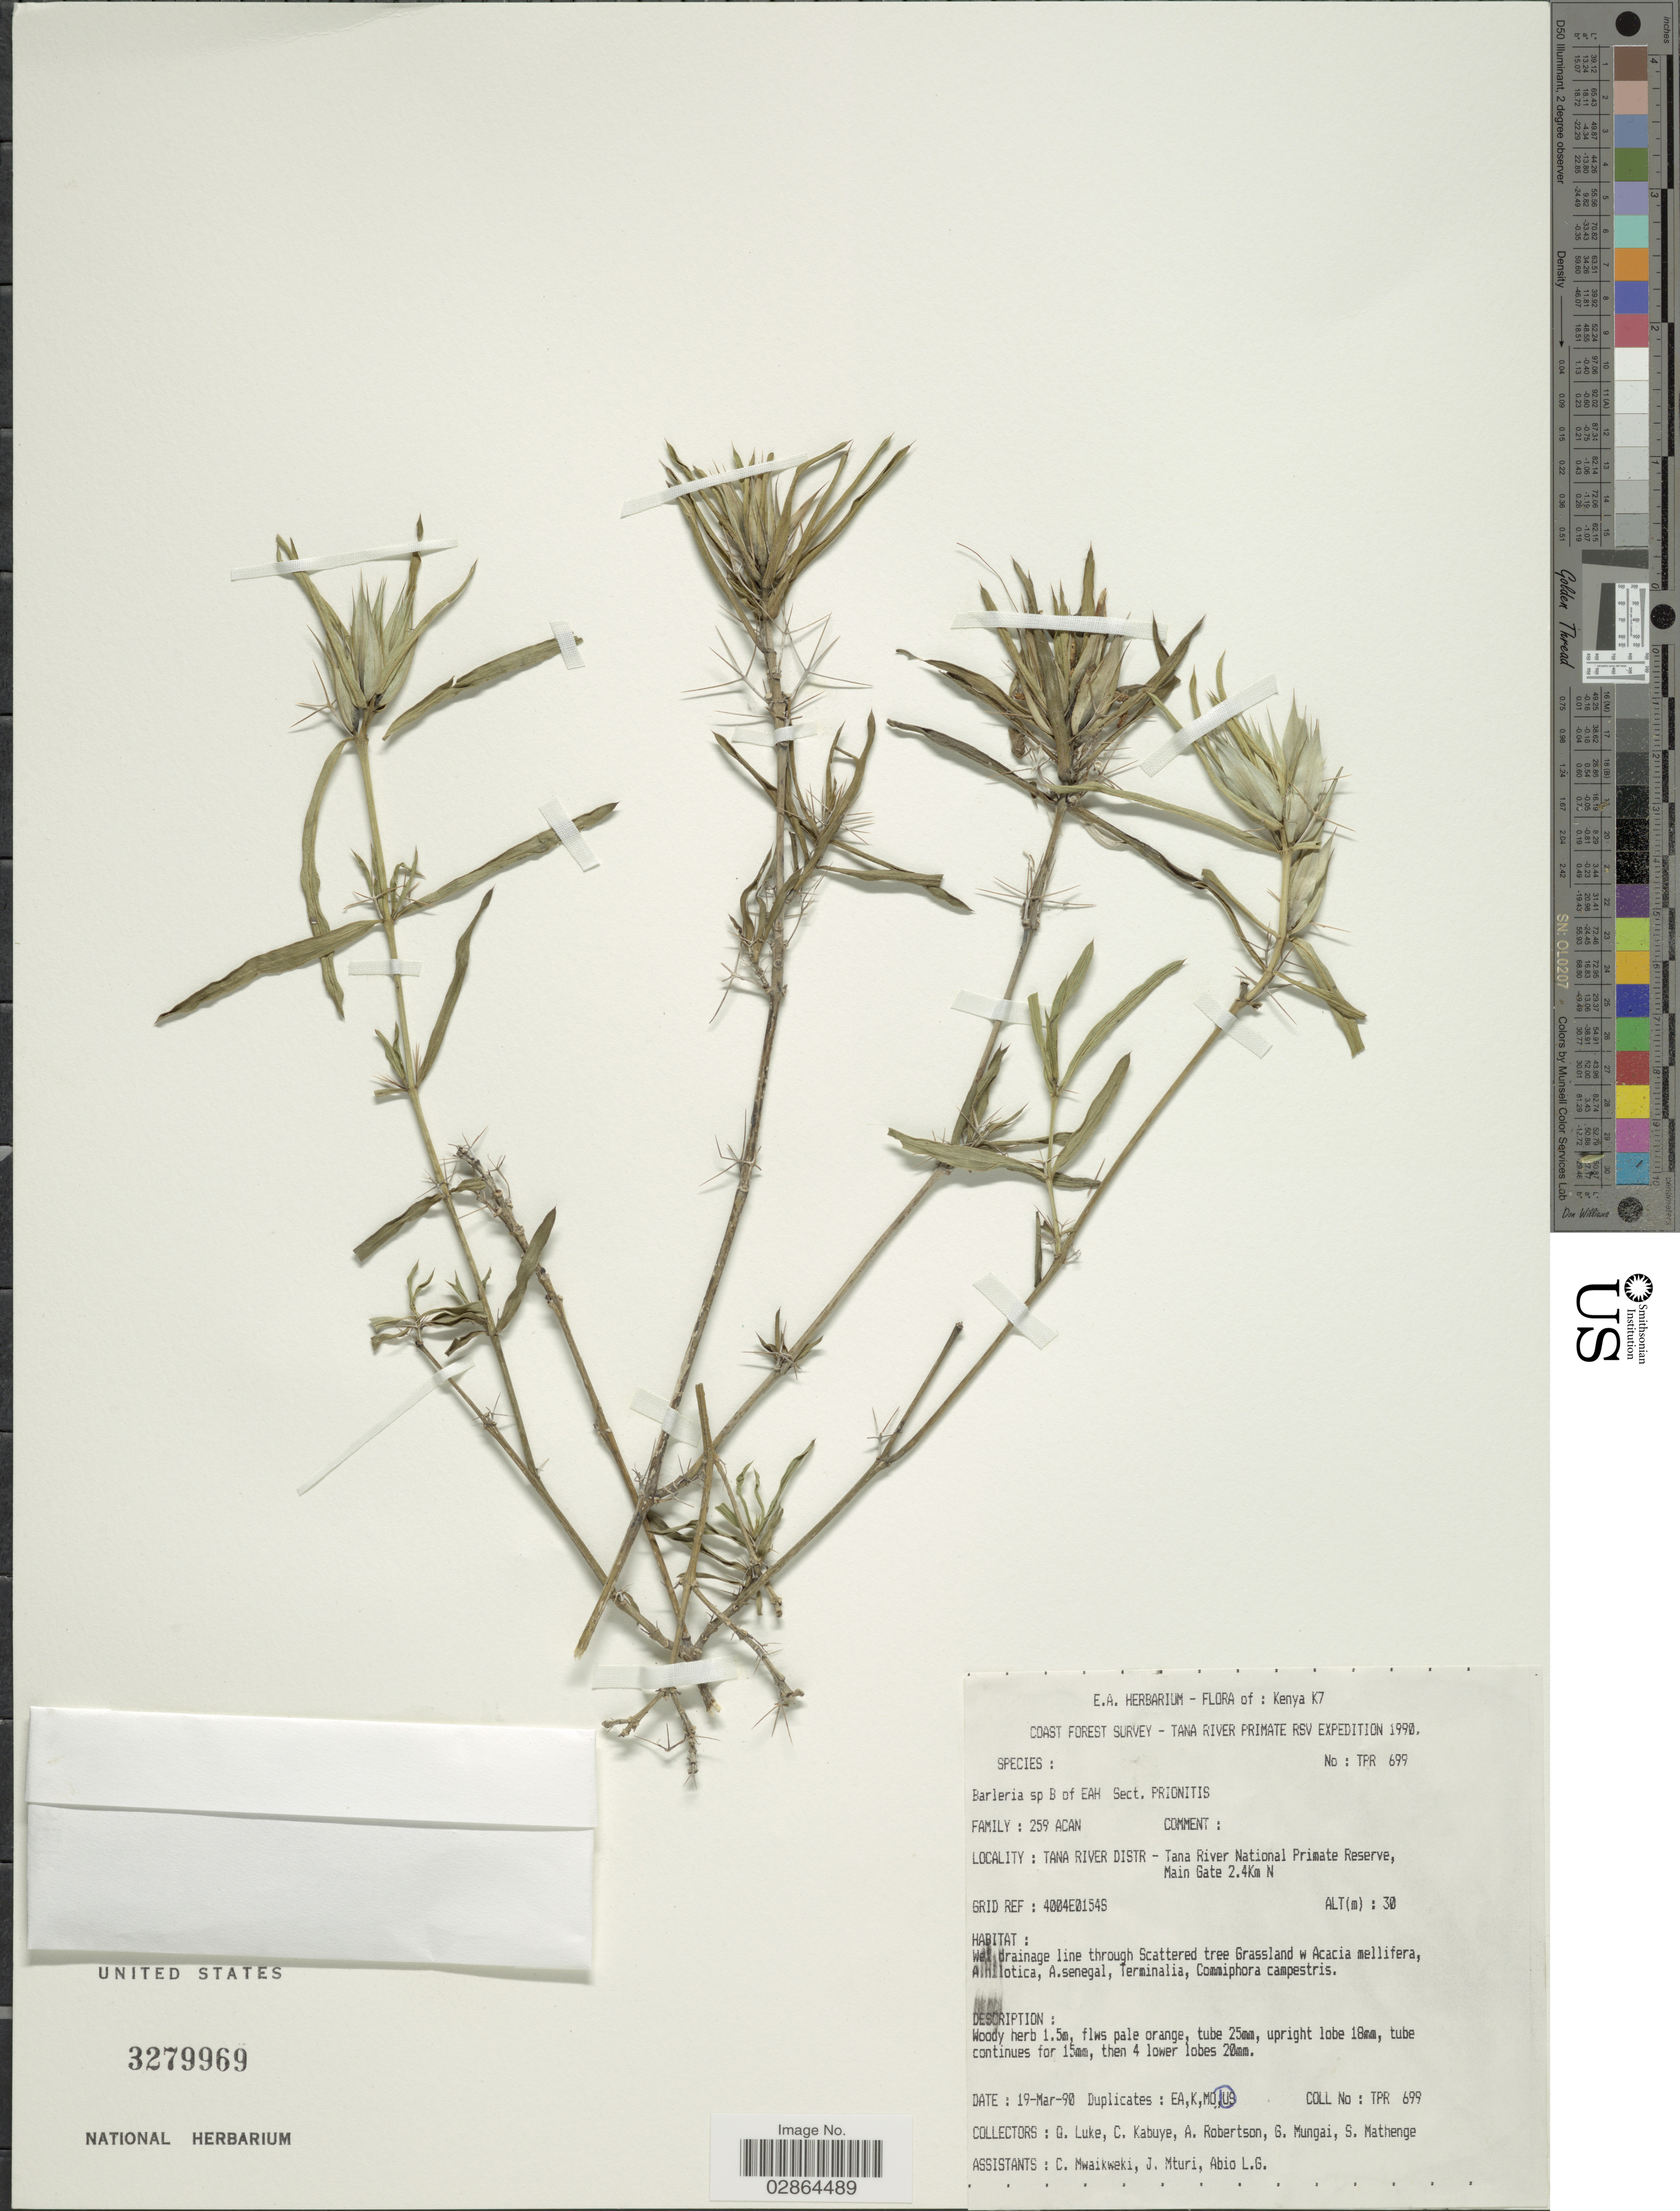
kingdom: Plantae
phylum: Tracheophyta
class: Magnoliopsida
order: Lamiales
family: Acanthaceae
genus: Barleria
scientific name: Barleria sp.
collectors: Q. Luke, C. Kabuye, A. Robertson, G. Mungai & S. Mathenge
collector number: TPR699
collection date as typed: Transcribed d/m/y: 19/3/90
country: Kenya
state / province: Tana River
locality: K7. Tana River Distr - Tana River National Primate Reserve, Main Gate 2.4Km N.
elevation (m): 30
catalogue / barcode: US 3279969